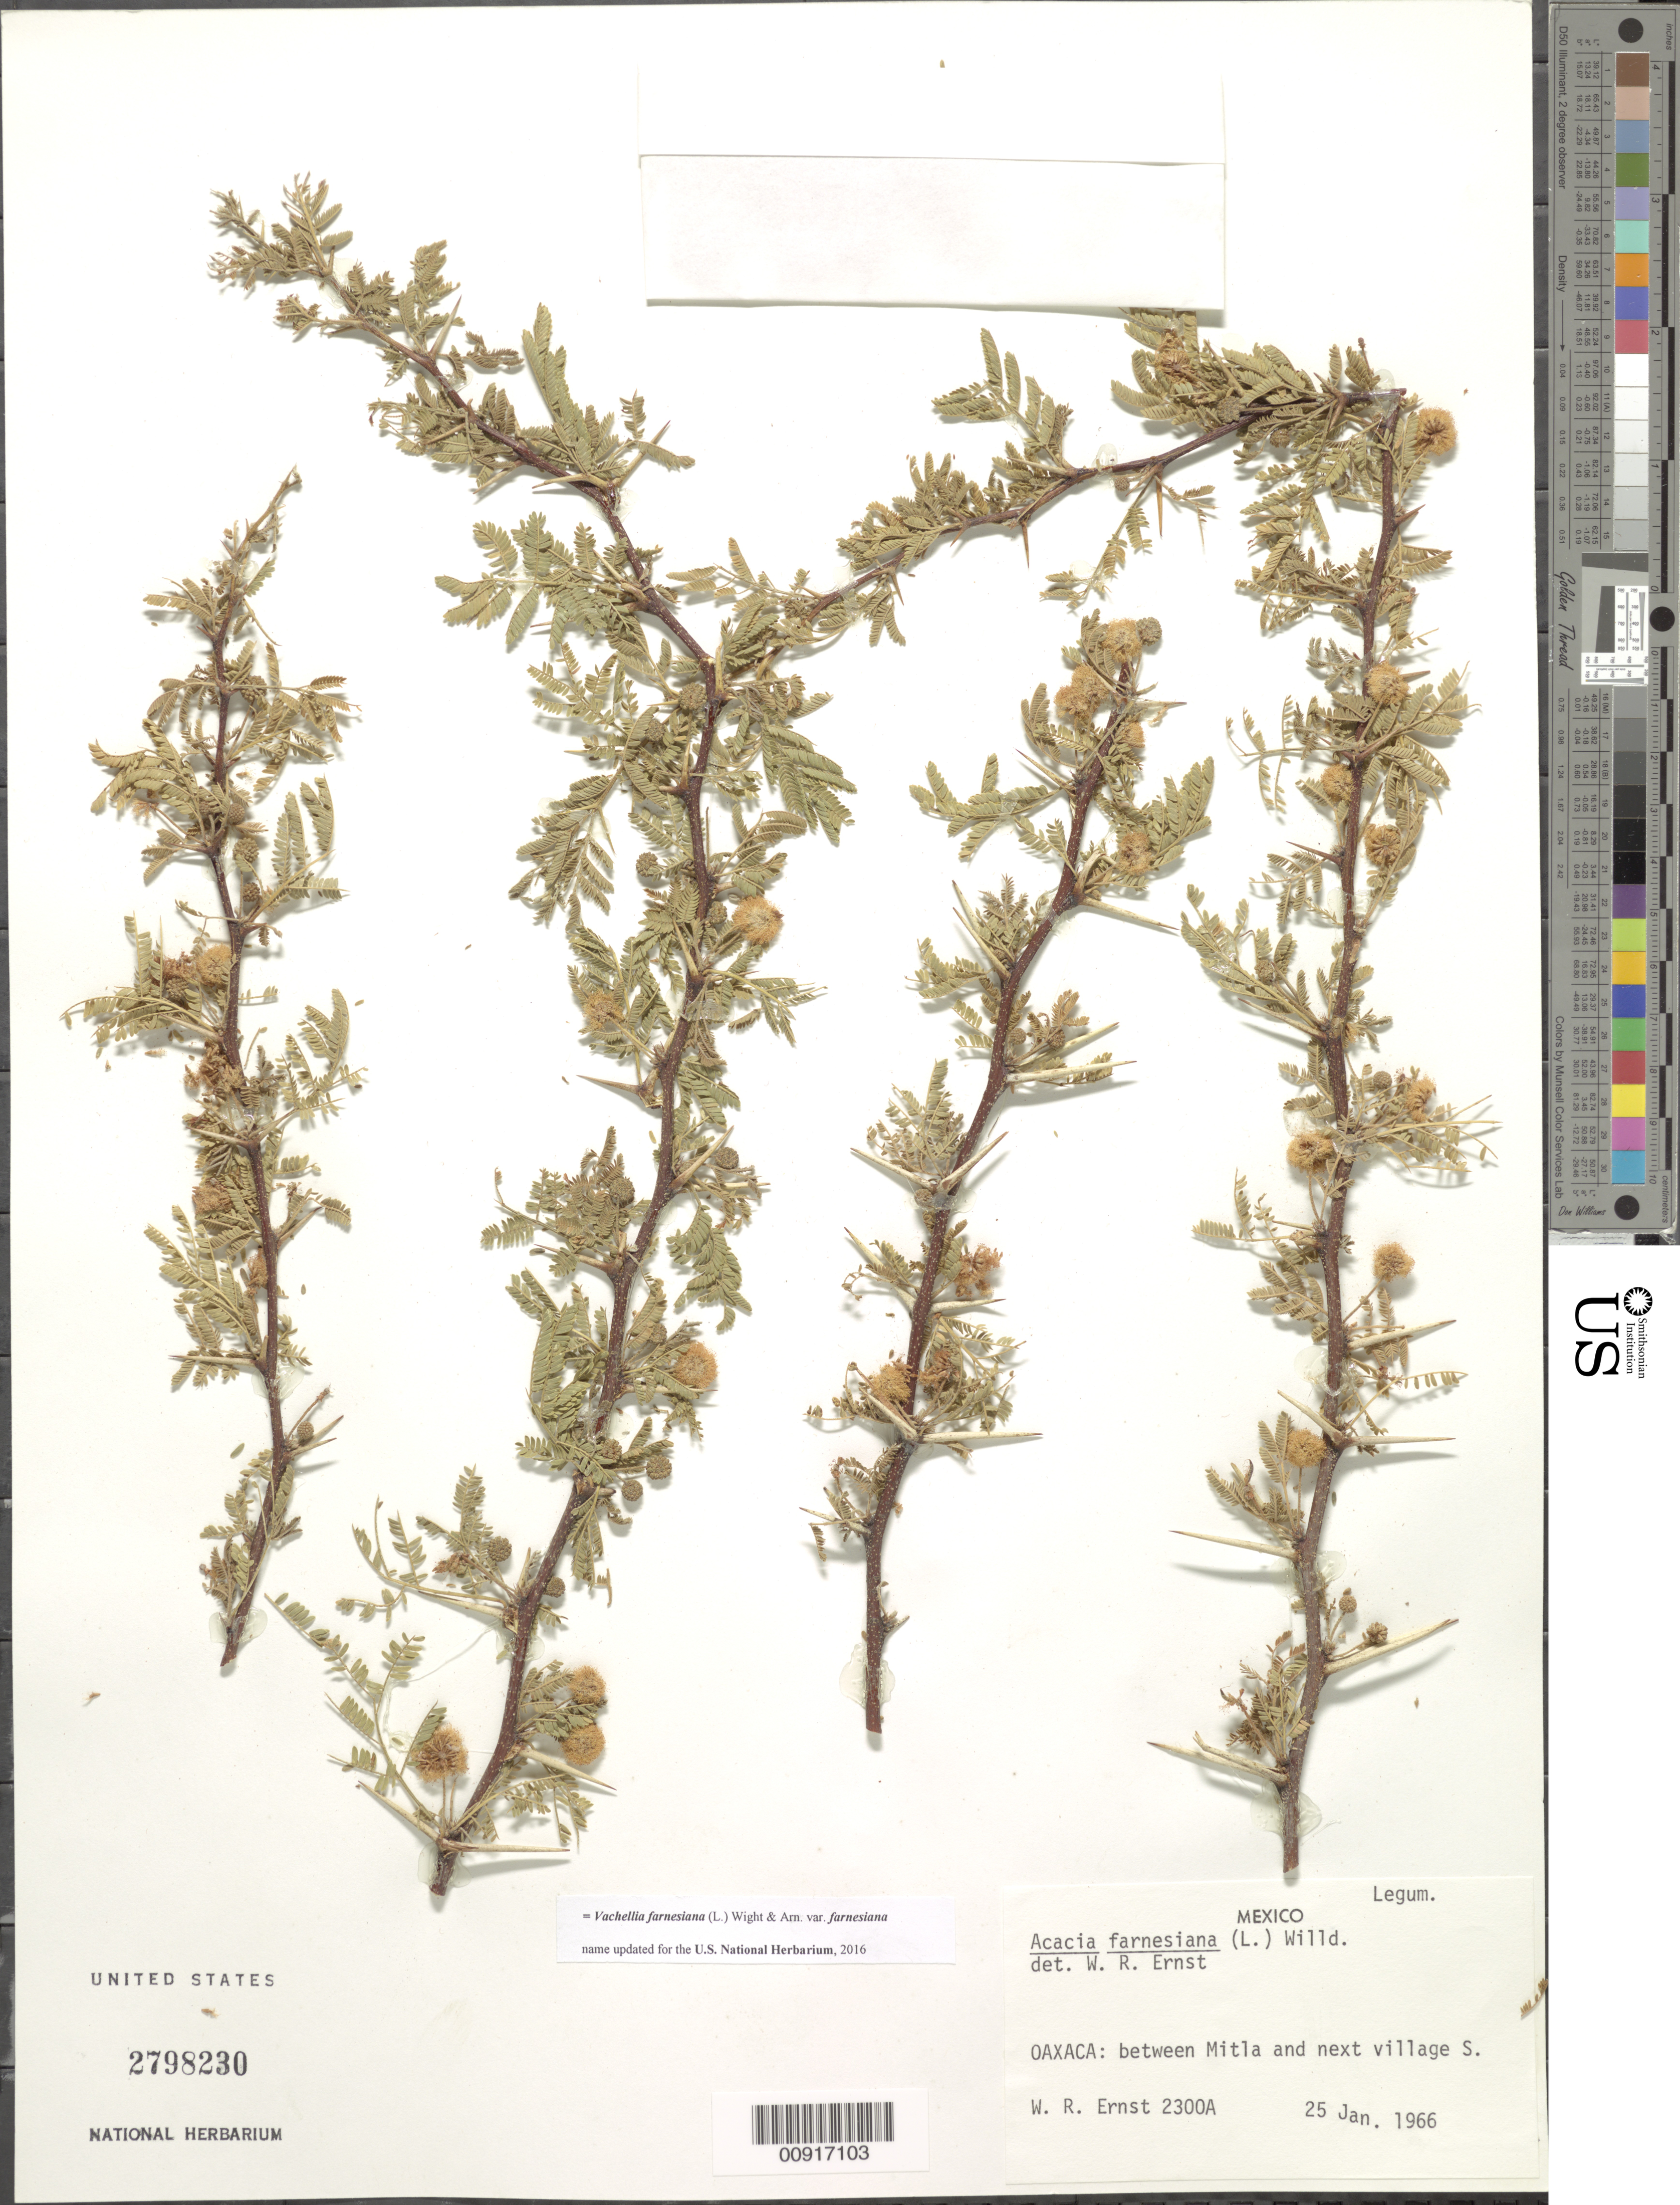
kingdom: Plantae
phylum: Tracheophyta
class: Magnoliopsida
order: Fabales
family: Fabaceae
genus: Vachellia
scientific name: Vachellia farnesiana var. farnesiana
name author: (L.) Wight & Arn.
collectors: W. R. Ernst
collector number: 2300 A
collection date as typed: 25 Jan 1966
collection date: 1966-01-25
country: Mexico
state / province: Oaxaca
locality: Oaxaca: between Mitla and next village S.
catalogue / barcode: US 2798230